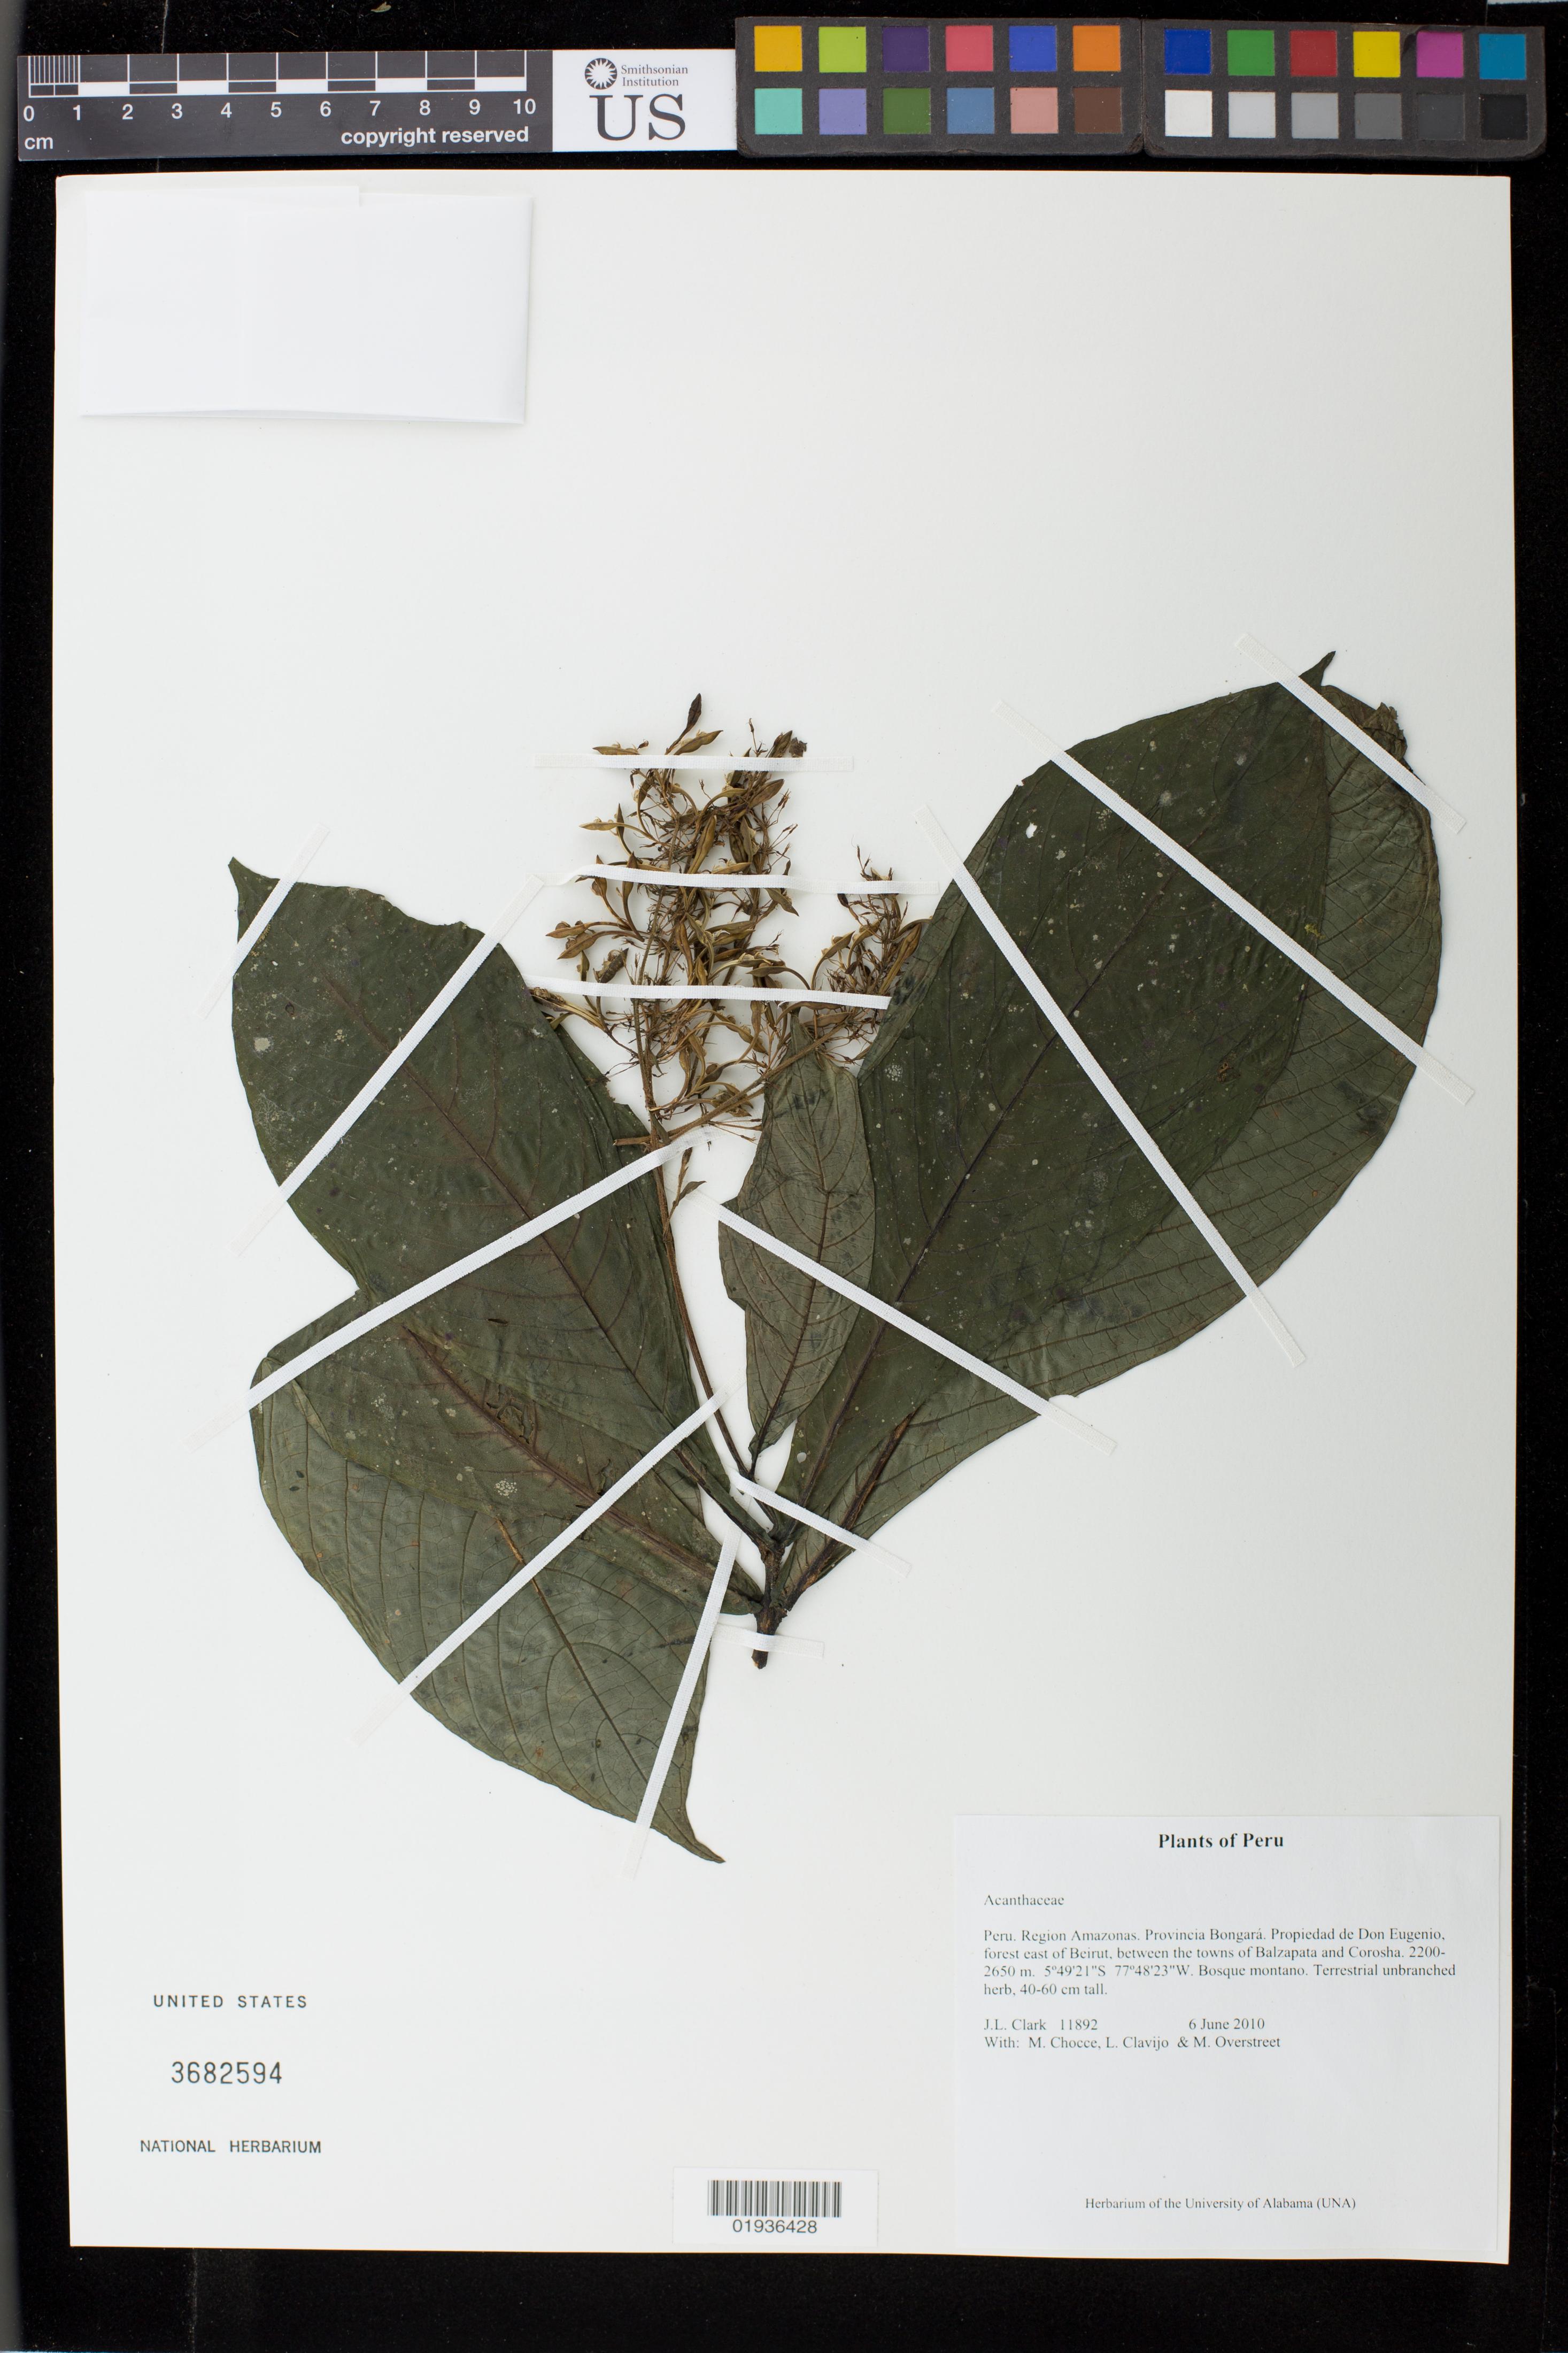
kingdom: Plantae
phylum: Tracheophyta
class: Magnoliopsida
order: Lamiales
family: Acanthaceae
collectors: J. L. Clark, M. Chocce, L. Clavijo & M. Overstreet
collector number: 11892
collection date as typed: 06 Jun 2010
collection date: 2010-06-06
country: Peru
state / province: Amazonas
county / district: Bongará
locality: Region Amazonas, propiedad de Don Eugenio, forest east of Beirut, between the towns of Balzapata and Corosha.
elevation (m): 2200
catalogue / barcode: US 3682594